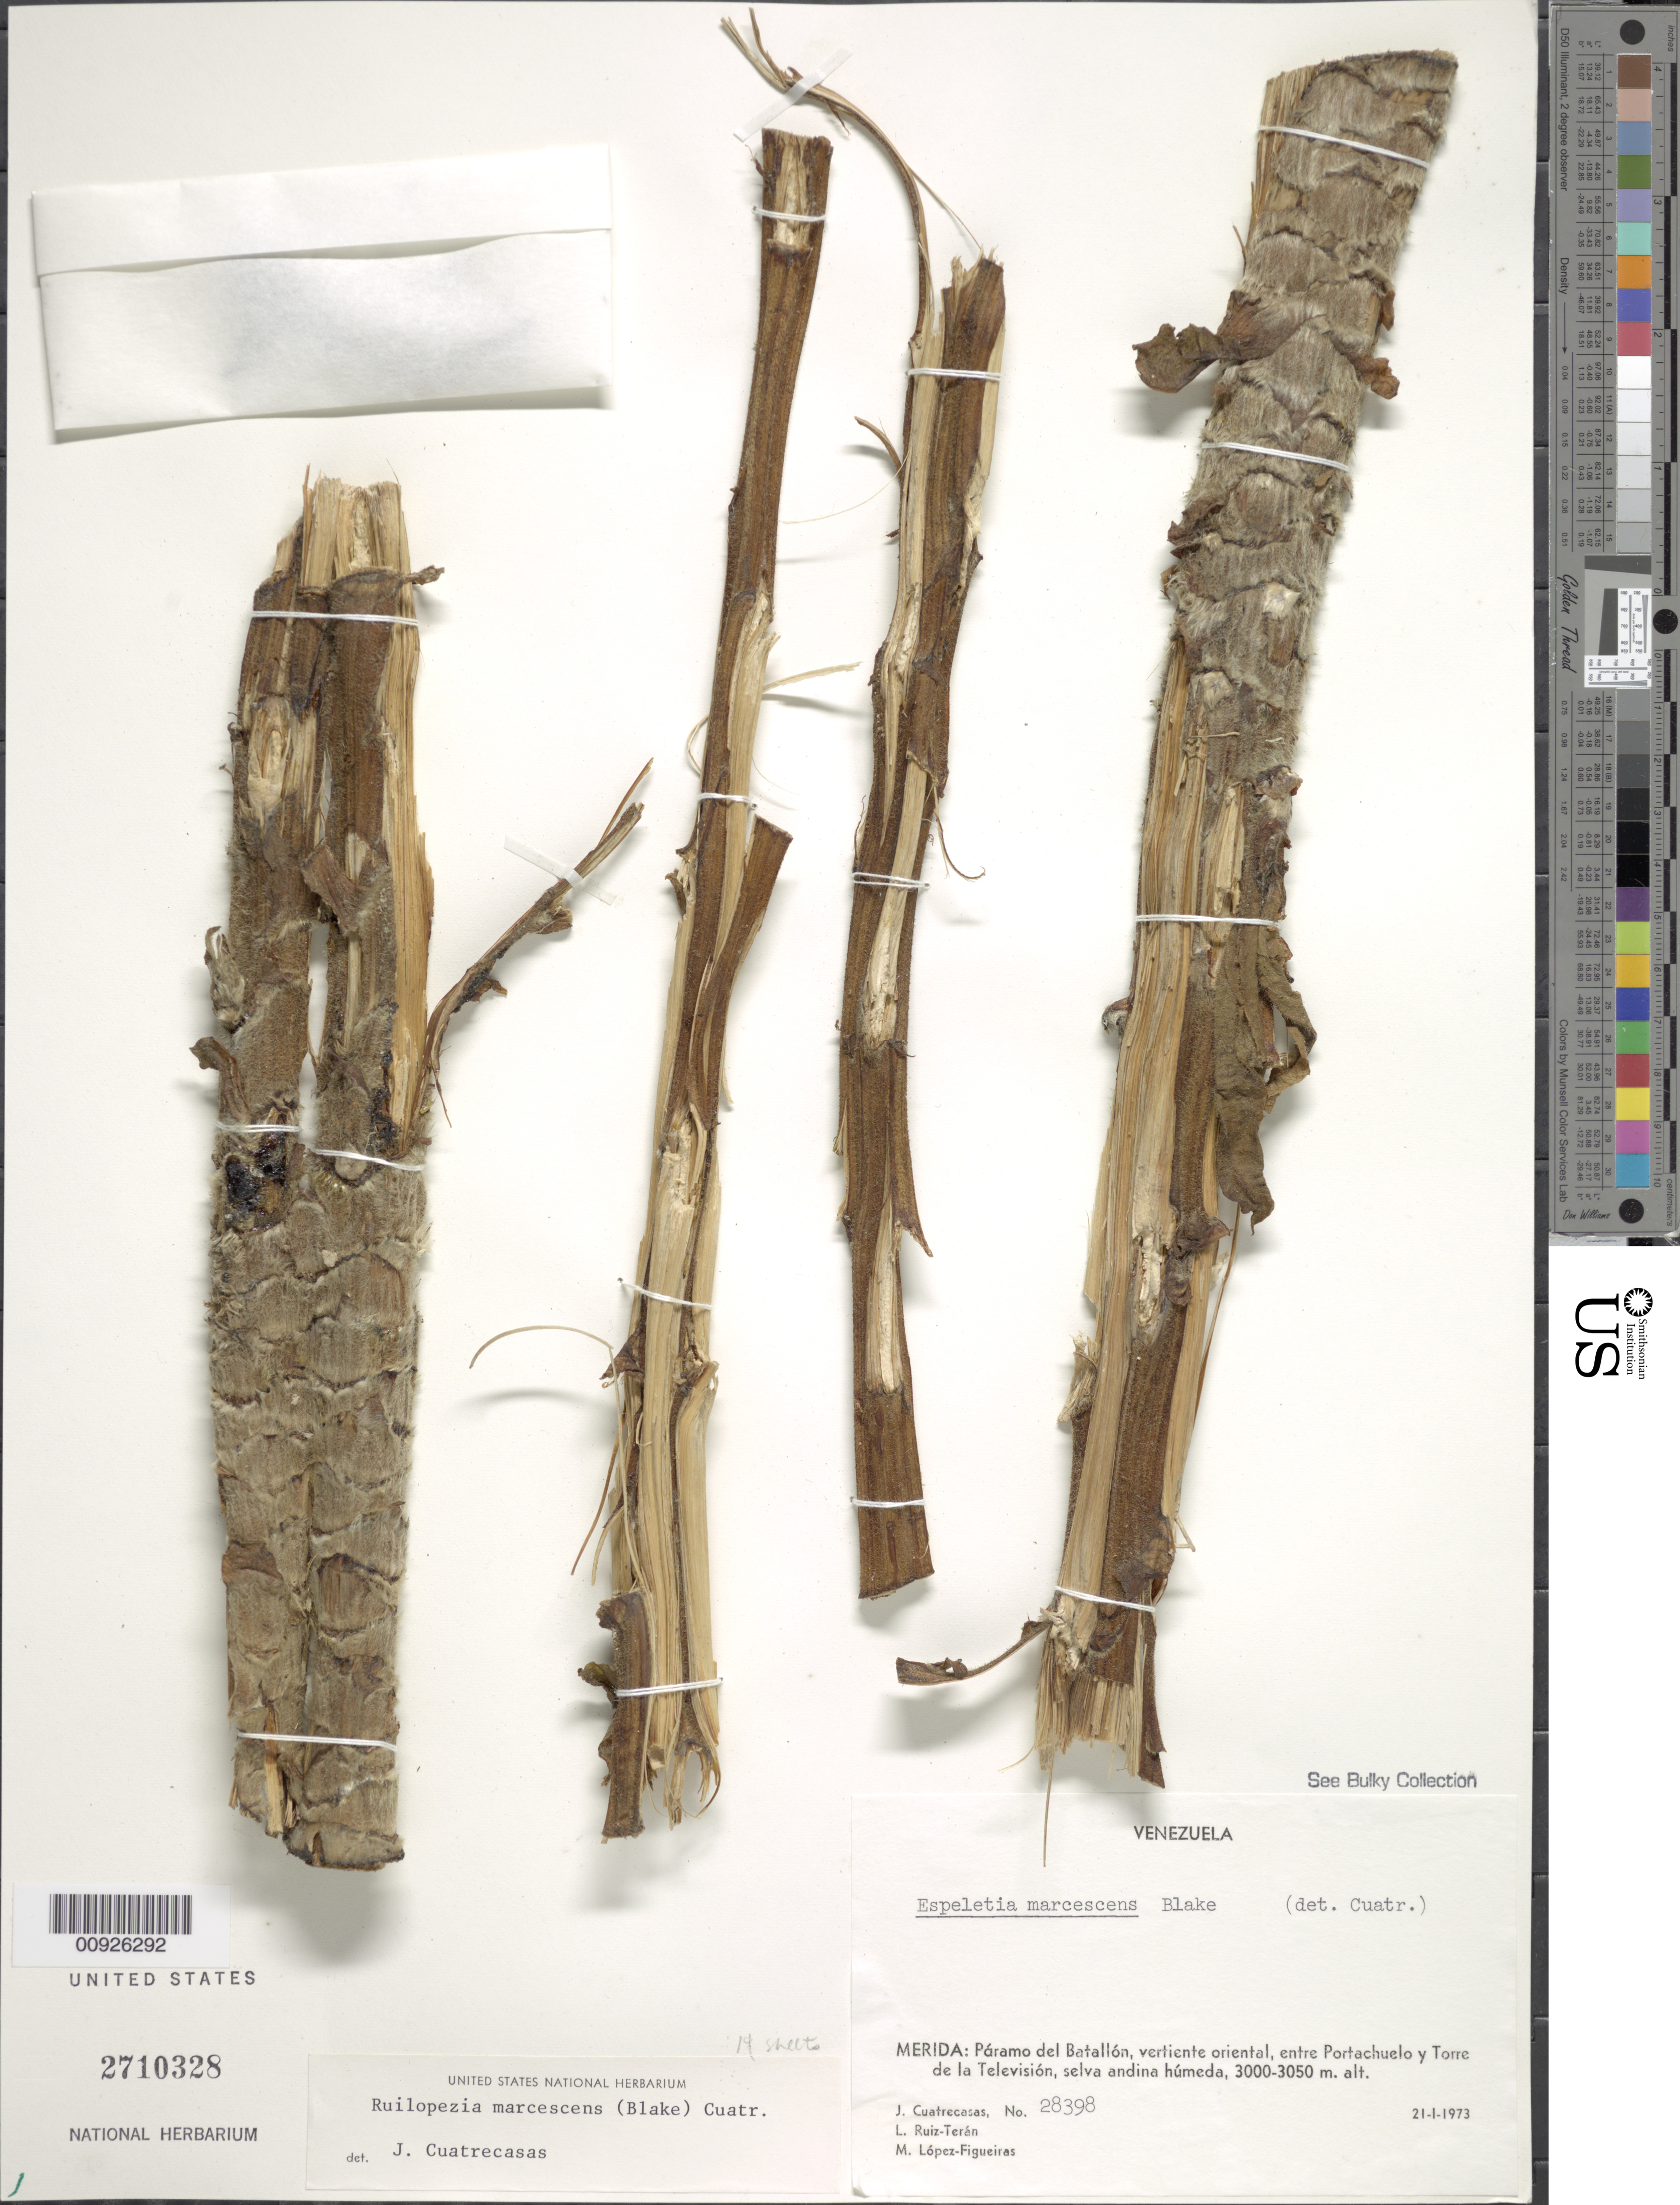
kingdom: Plantae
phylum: Tracheophyta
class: Magnoliopsida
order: Asterales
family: Asteraceae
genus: Ruilopezia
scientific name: Ruilopezia marcescens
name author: (S.F. Blake) Cuatrec.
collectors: J. Cuatrecasas, L. E. Ruíz-Terán & M. López Figueiras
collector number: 28398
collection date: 1973-01-21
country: Venezuela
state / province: Mérida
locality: Páramo del Batallón. Vertiente oriental, entre Portachuelo y Torre de la Televisión.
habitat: Selva andina húmeda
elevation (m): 3000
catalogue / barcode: US 2710328